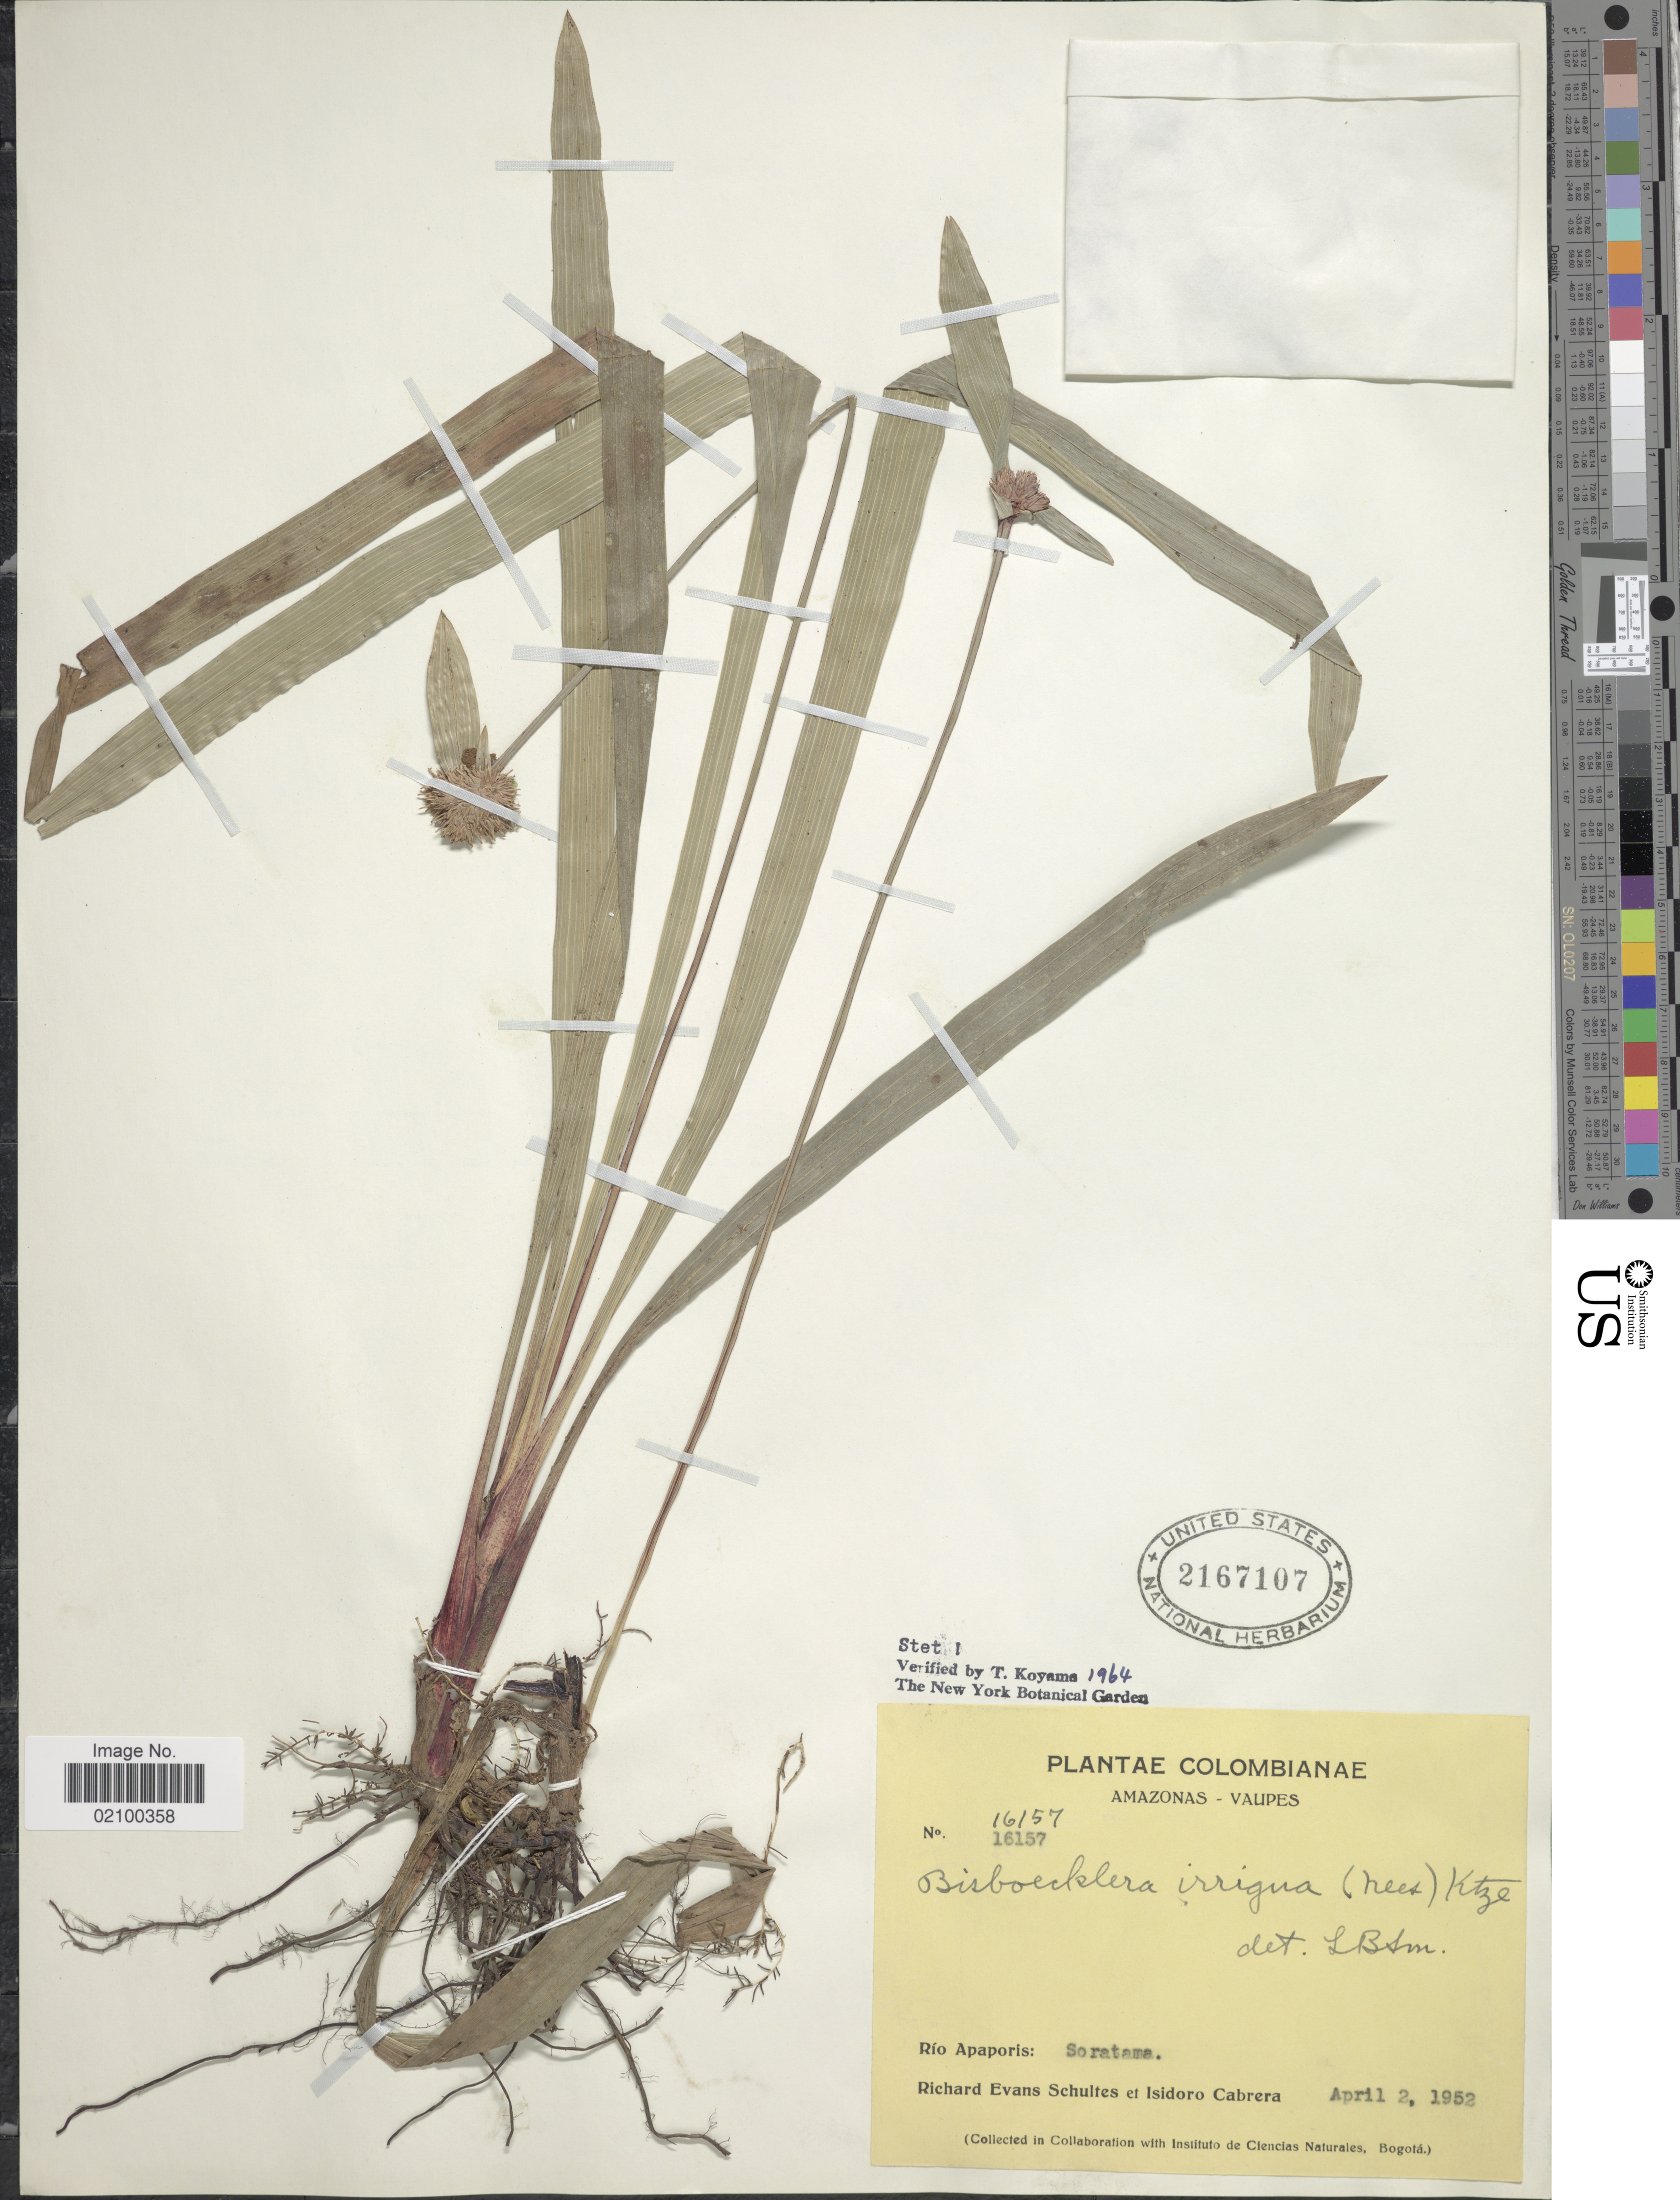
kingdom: Plantae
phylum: Tracheophyta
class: Liliopsida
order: Poales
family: Cyperaceae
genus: Bisboeckelera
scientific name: Bisboeckelera irrigua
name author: (Nees) Kuntze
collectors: R. E. Schultes & I. Cabrera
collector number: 16157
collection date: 1952-04-02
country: Colombia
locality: Amazonas - Vaupes, Rio Apaporis : Soratama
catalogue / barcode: US 2167107